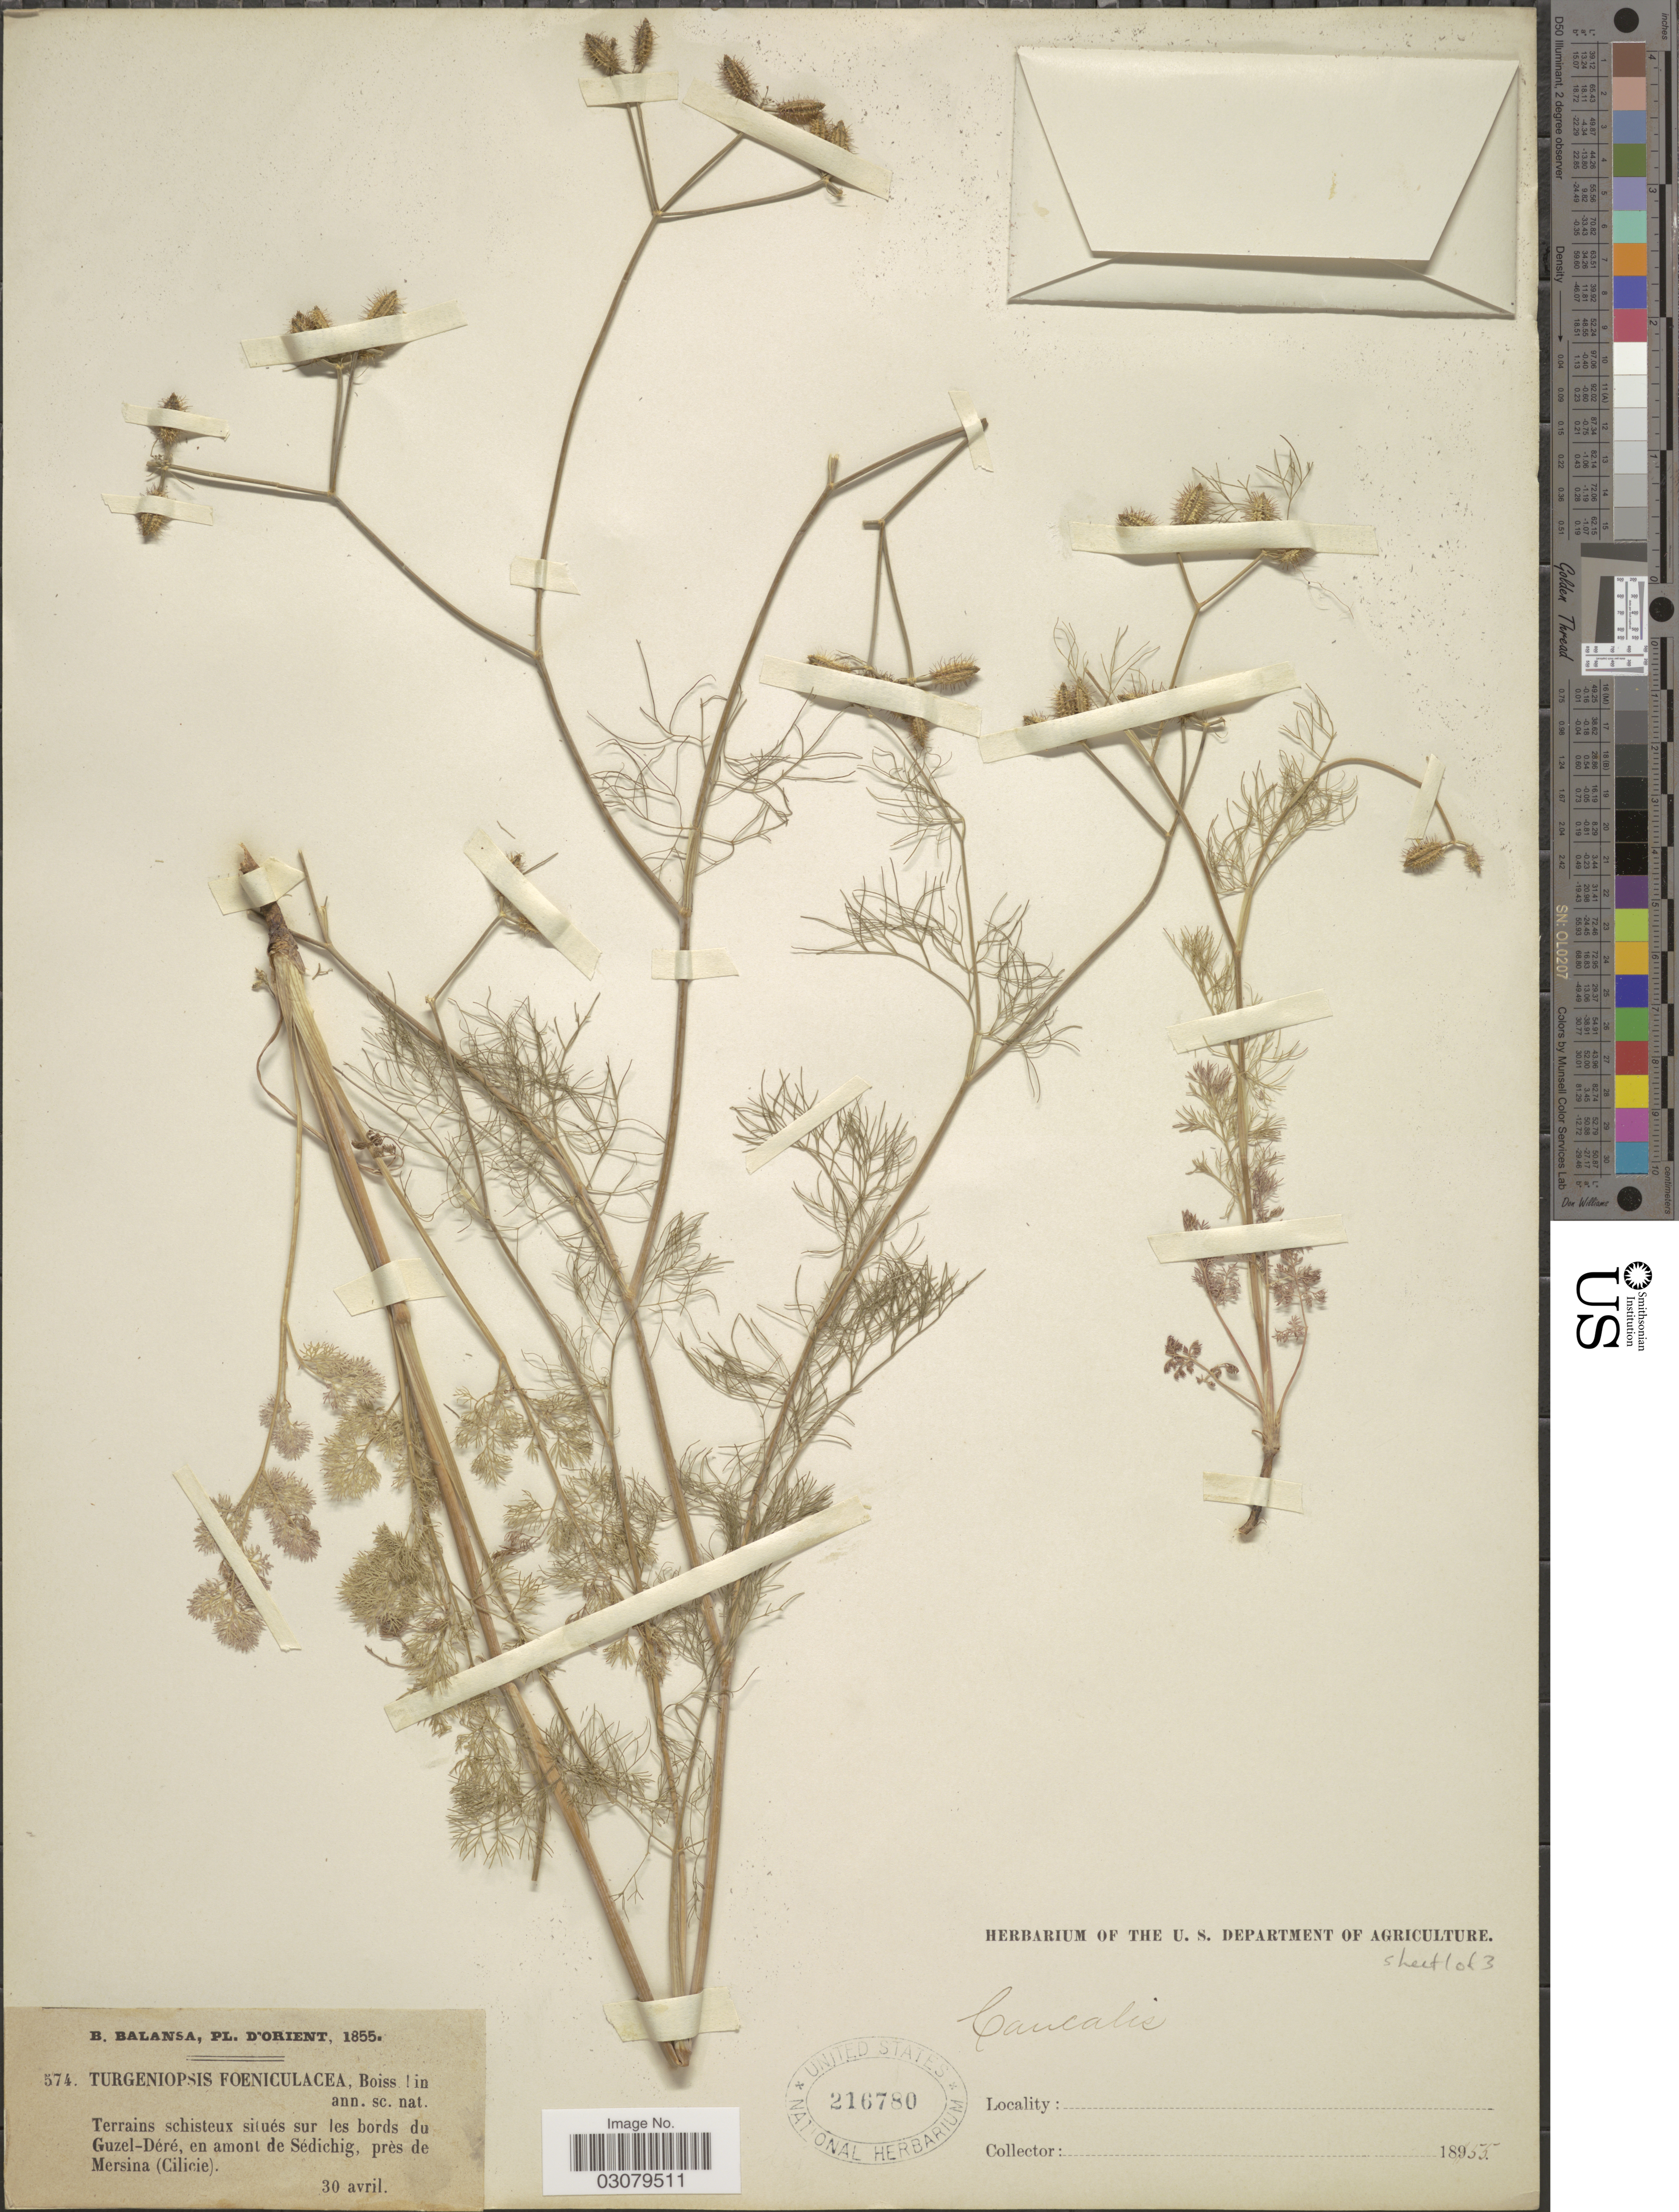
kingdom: Plantae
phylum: Tracheophyta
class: Magnoliopsida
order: Apiales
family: Apiaceae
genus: Turgeniopsis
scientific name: Turgeniopsis foeniculacea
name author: (Fenzl) Boiss.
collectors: B. Balansa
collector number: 574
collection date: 1855-04-30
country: Turkey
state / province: Mersin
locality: Orient. Terrains schisteux situés sur les bords du Guzel-Déré, en amont de Sédichig, près de Mersina (Cilicie).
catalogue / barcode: US 216780